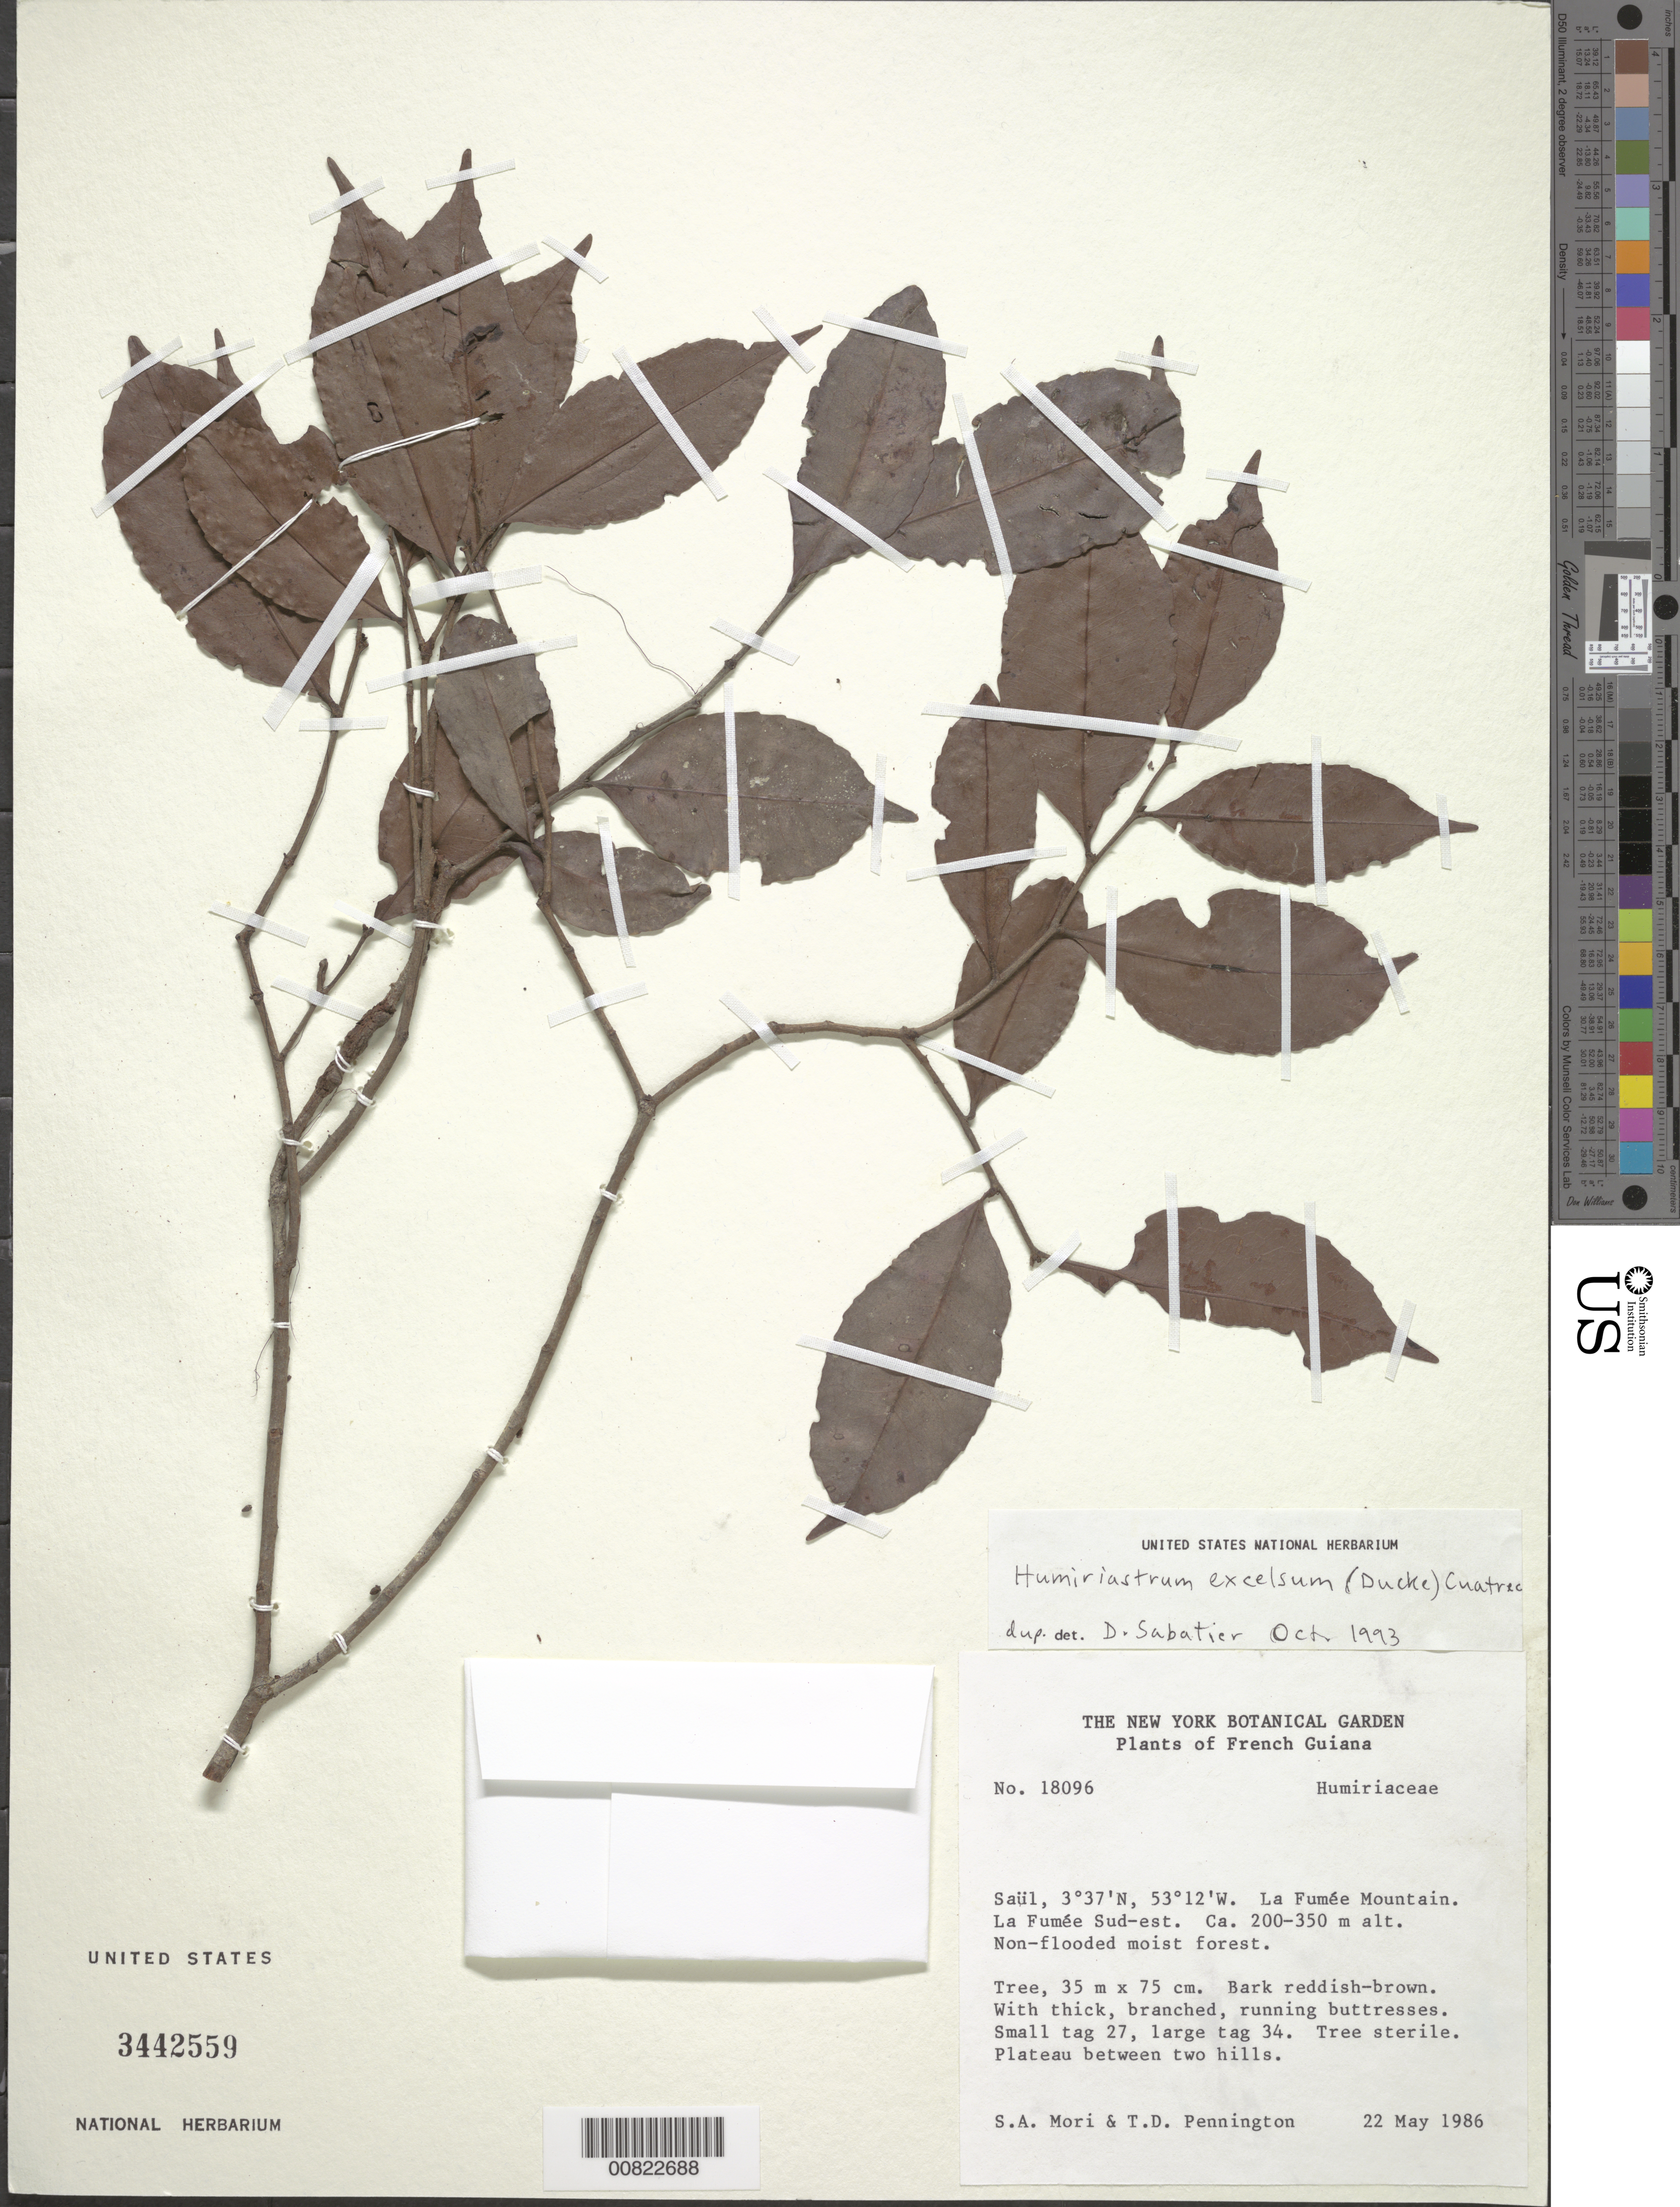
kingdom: Plantae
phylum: Tracheophyta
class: Magnoliopsida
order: Malpighiales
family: Humiriaceae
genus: Humiriastrum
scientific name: Humiriastrum excelsum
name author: (Ducke) Cuatrec.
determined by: Sabatier, D.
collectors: S. Mori & T. D. Pennington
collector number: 18096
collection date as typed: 22-May-86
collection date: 1986-05-22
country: French Guiana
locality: Saül, La Fumée Mountain, sud-est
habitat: Non-flooded moist forest, plateau between two hills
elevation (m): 200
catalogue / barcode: US 3442559